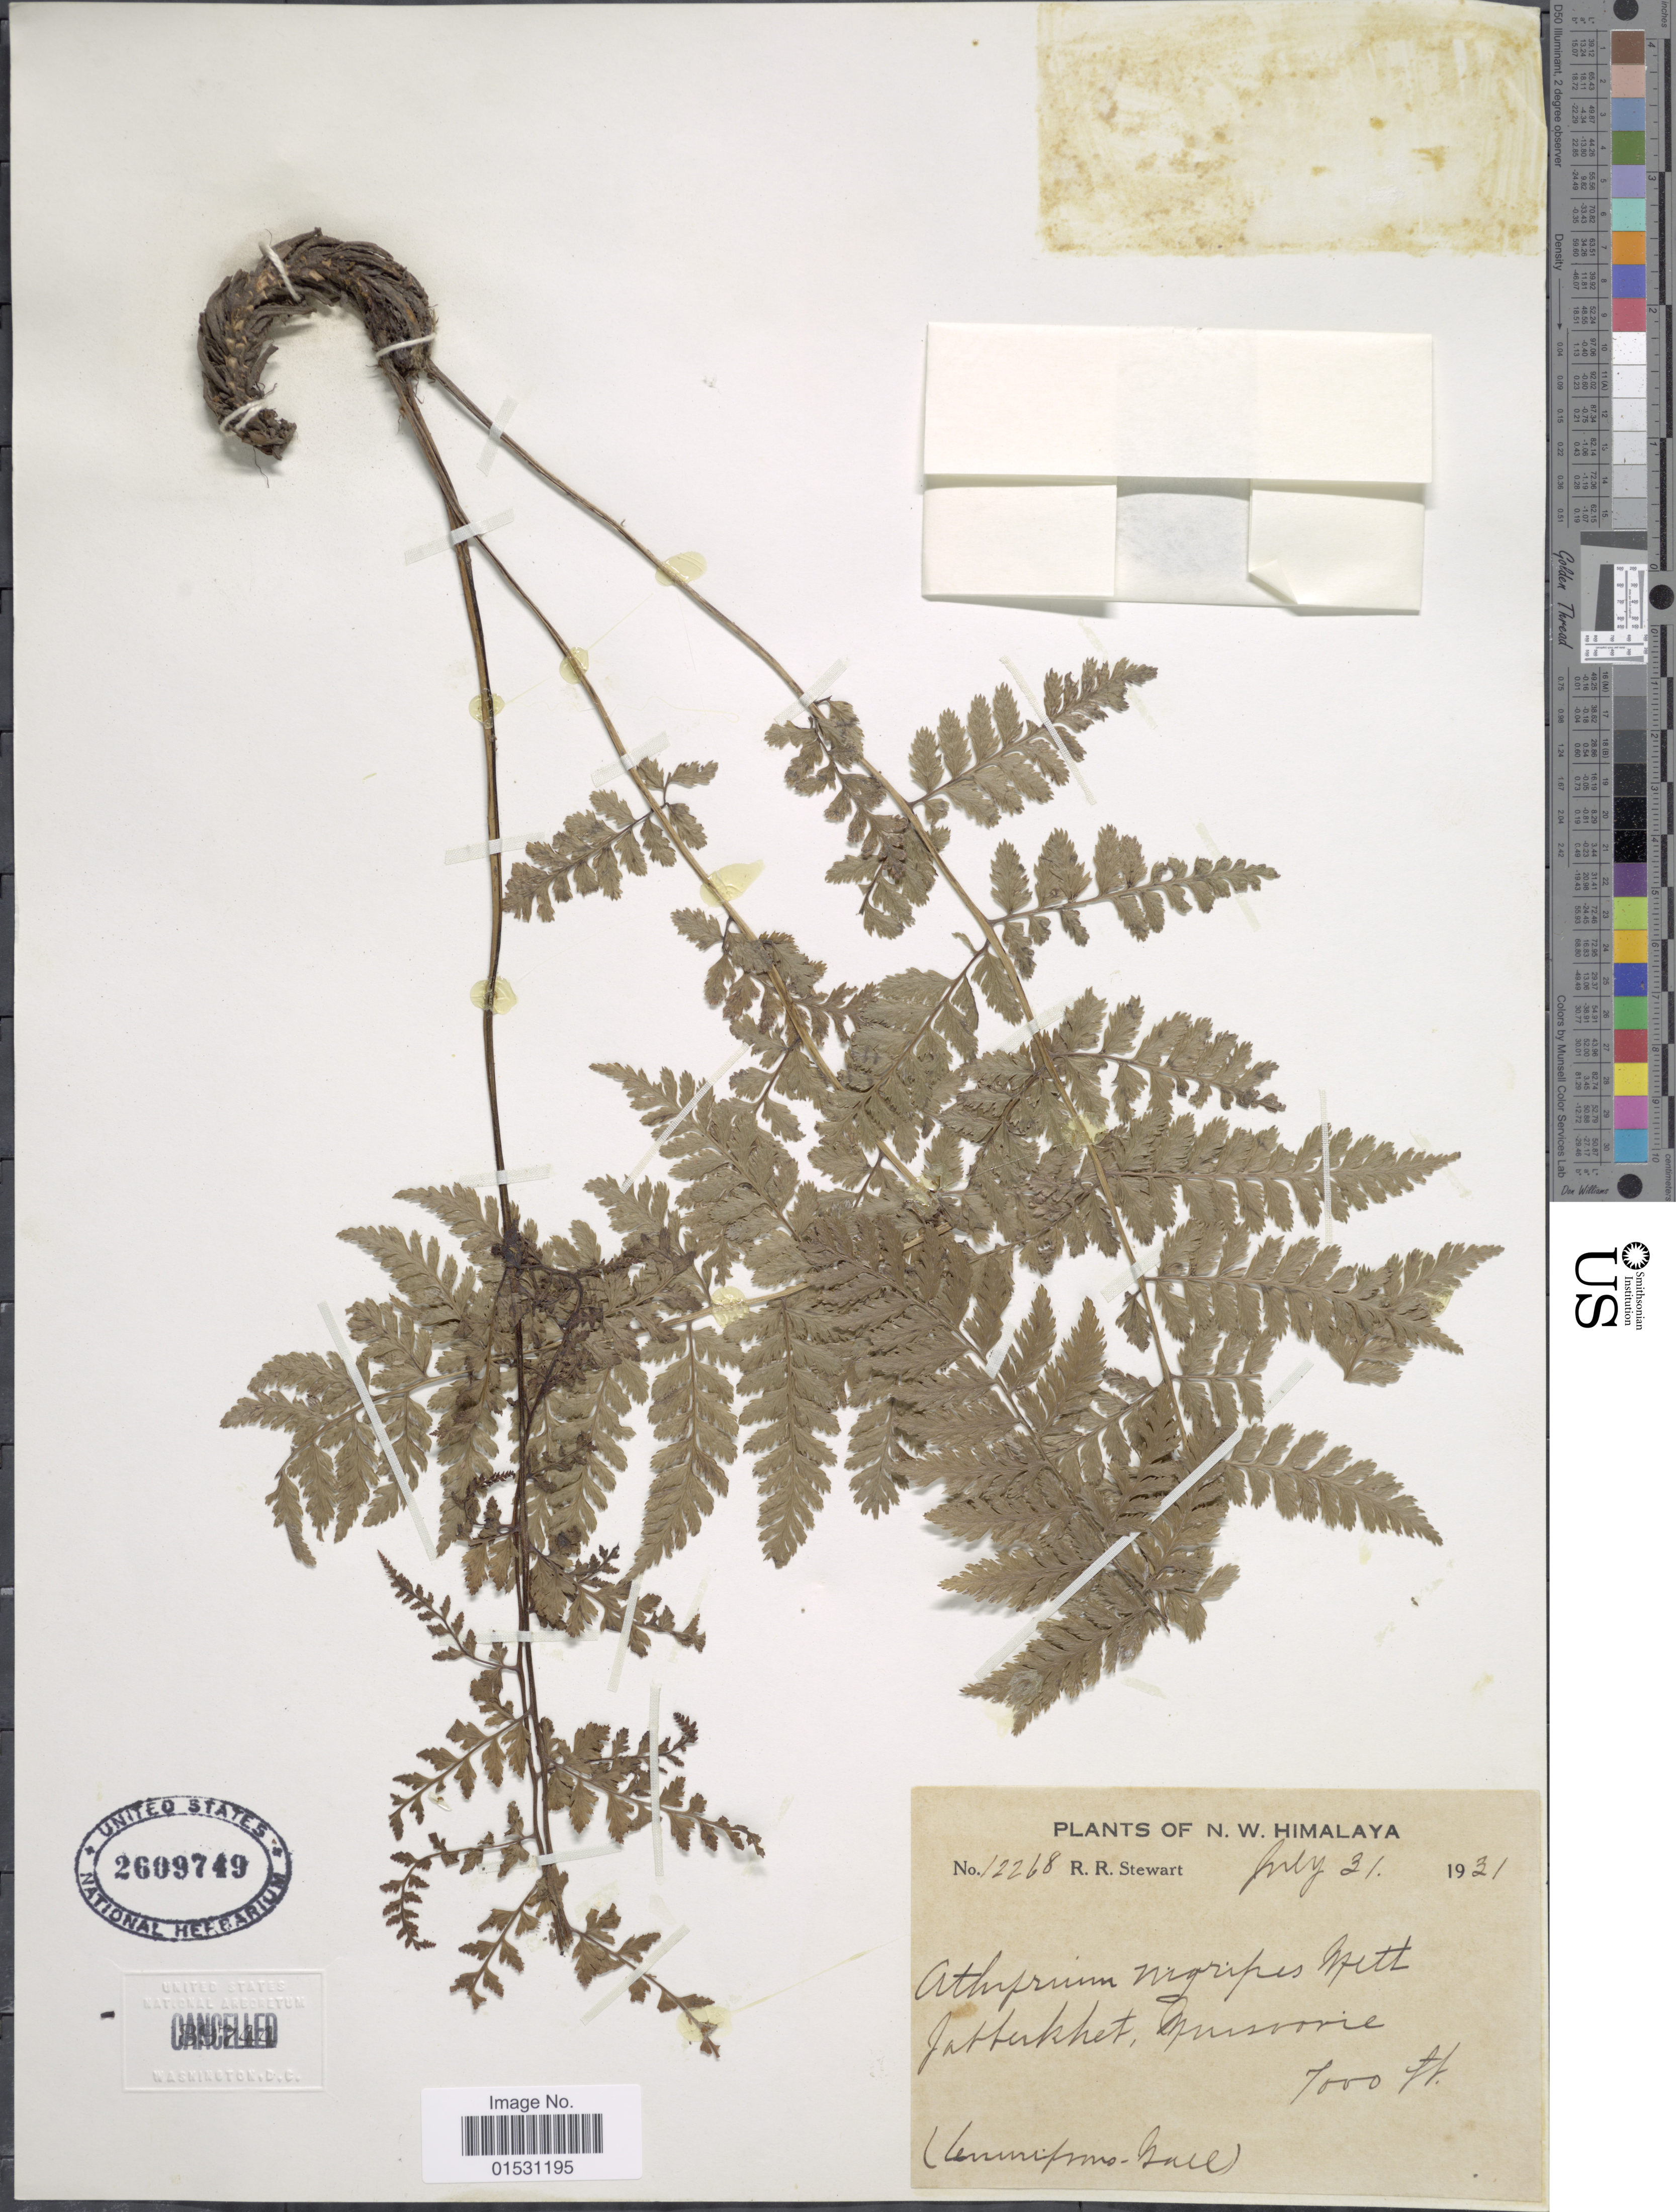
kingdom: Plantae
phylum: Tracheophyta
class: Polypodiopsida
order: Polypodiales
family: Athyriaceae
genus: Athyrium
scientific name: Athyrium setiferum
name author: C. Chr.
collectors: R. R. Stewart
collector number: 12268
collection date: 1931-07-31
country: India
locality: N. W. Himalaya. Jabharkhet, Mussoorie.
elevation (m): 2134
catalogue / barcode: US 2609749